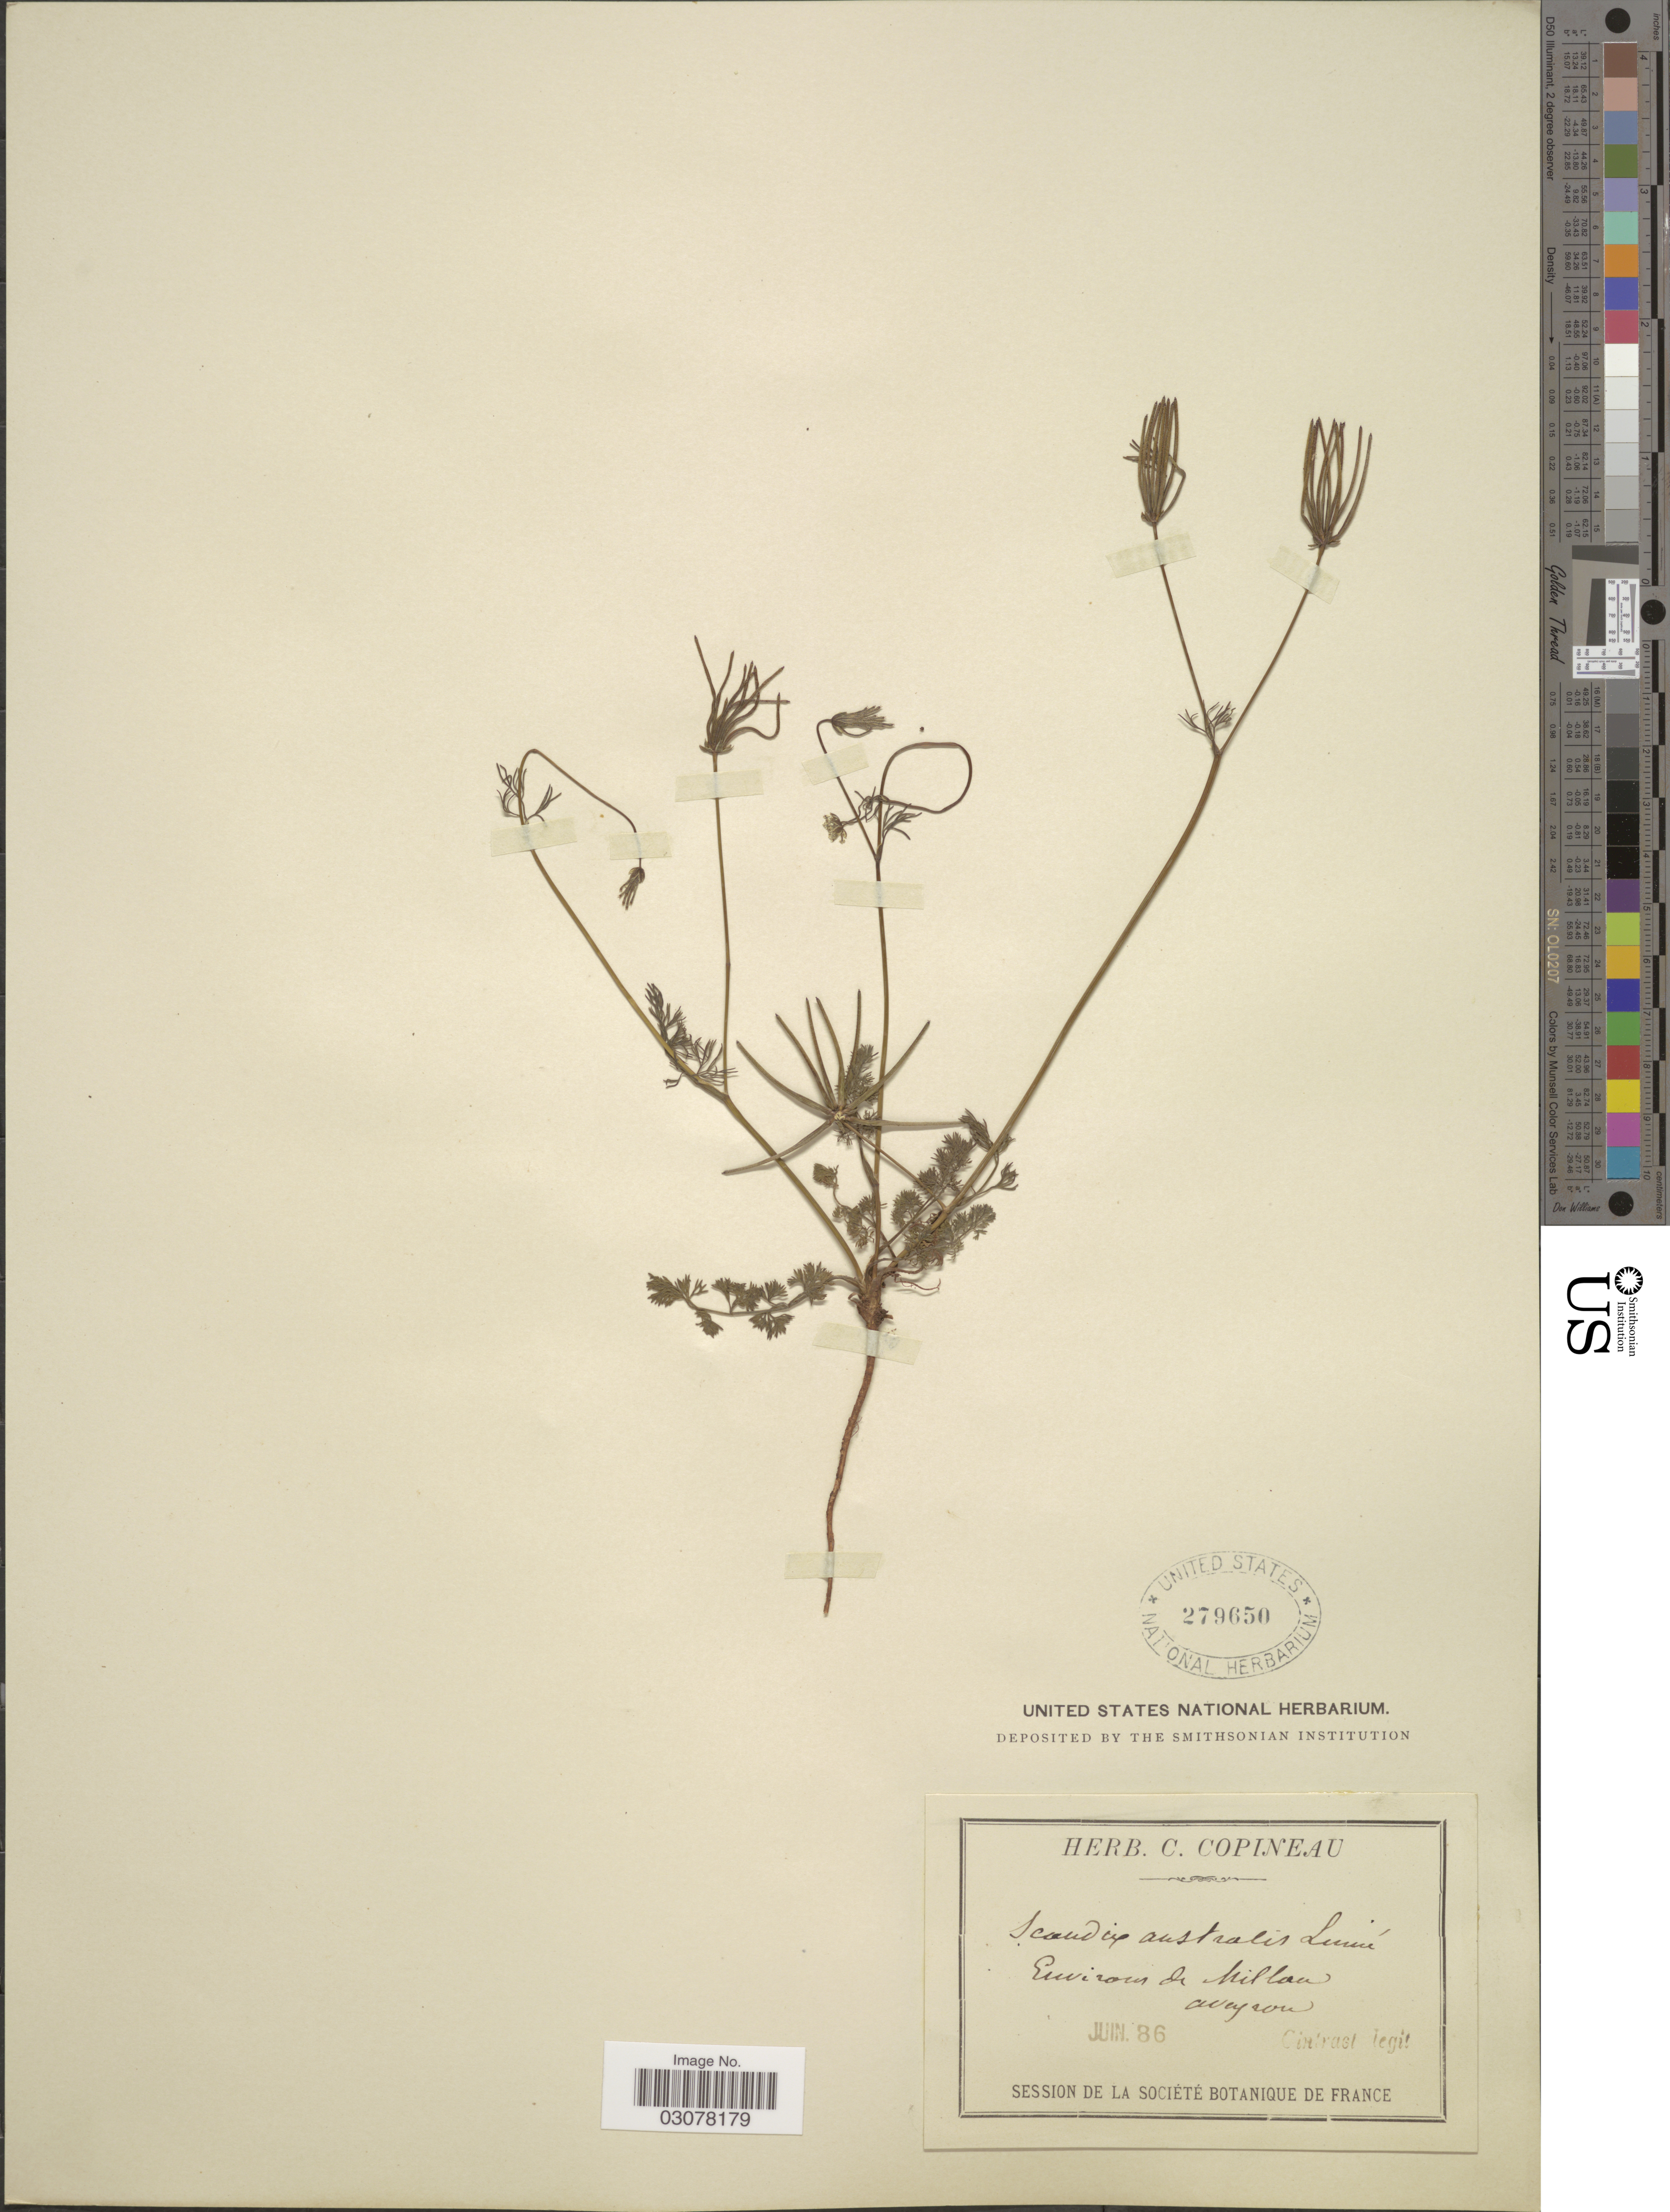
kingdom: Plantae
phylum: Tracheophyta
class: Magnoliopsida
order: Apiales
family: Apiaceae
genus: Scandix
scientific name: Scandix australis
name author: L.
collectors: Cintract, --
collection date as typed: Transcribed d/m/y: /6/86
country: France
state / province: Occitanie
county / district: Aveyron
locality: Environs de Millau. Aveyron.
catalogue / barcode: US 279650